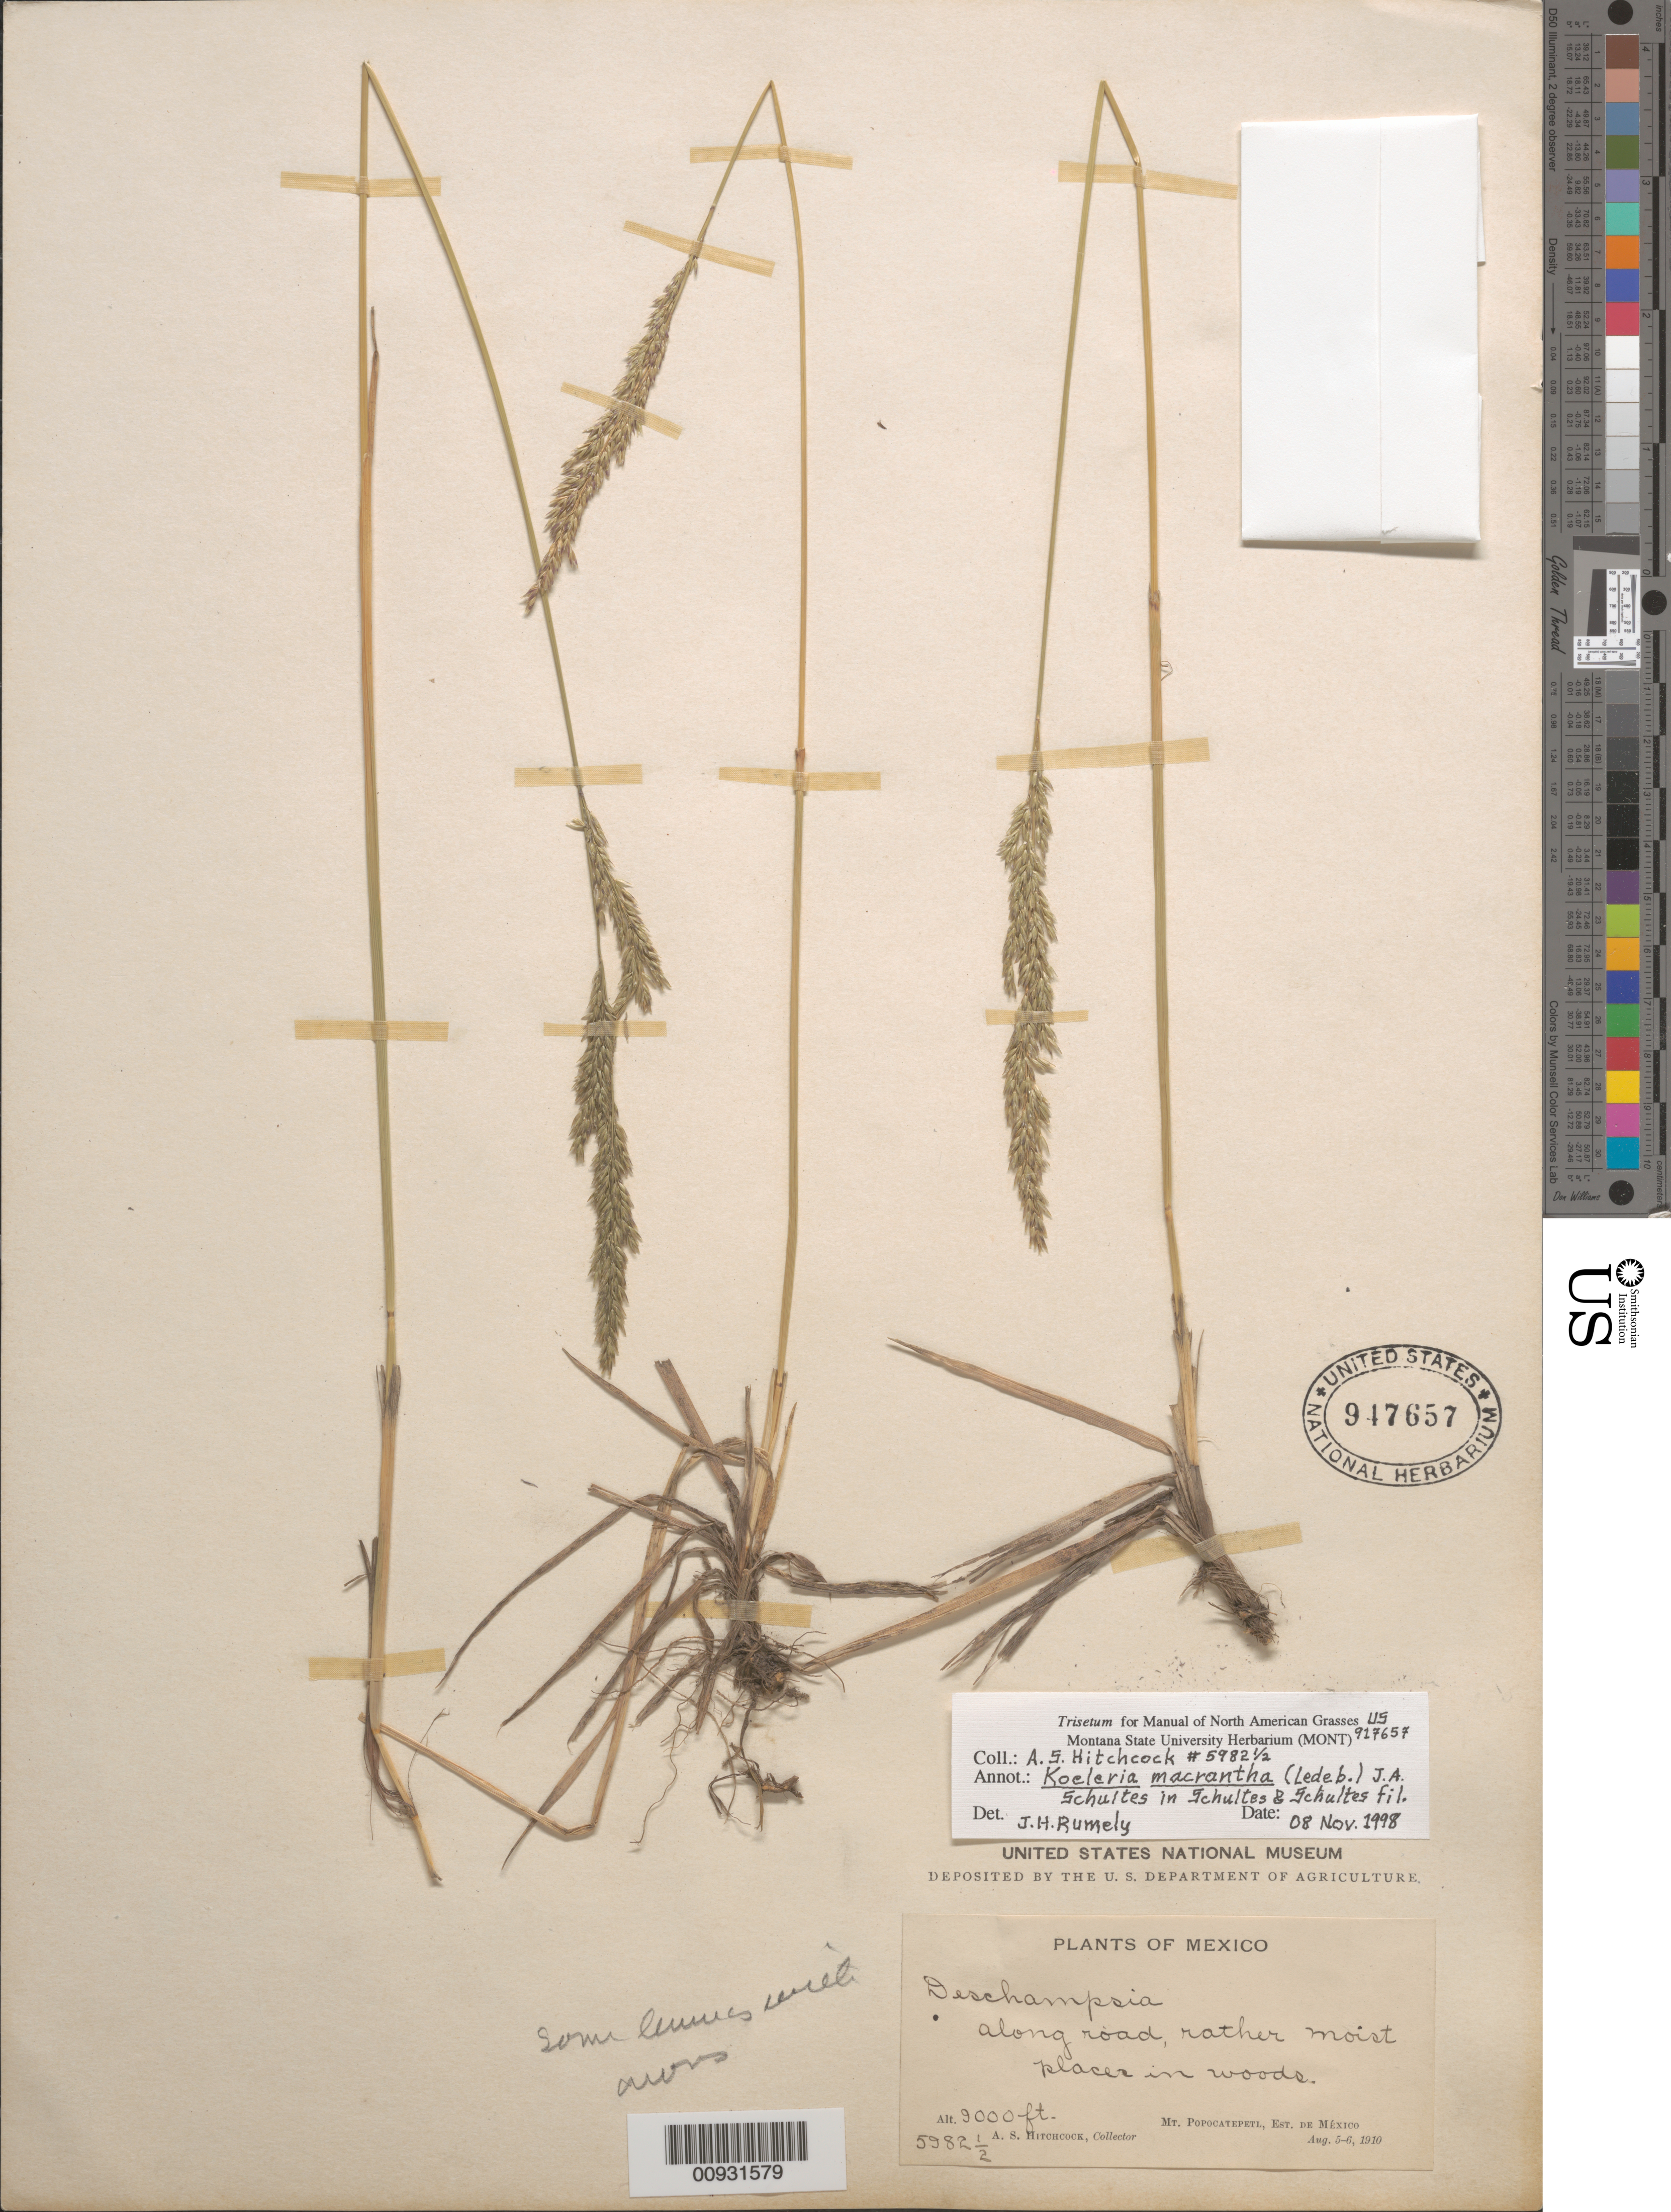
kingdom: Plantae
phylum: Tracheophyta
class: Liliopsida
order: Poales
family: Poaceae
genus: Koeleria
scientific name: Koeleria pyramidata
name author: (Lam.) P. Beauv.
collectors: A. S. Hitchcock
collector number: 5982.5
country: Mexico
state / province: México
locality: Mt. Popocatepeti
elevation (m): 2743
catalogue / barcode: US 917657